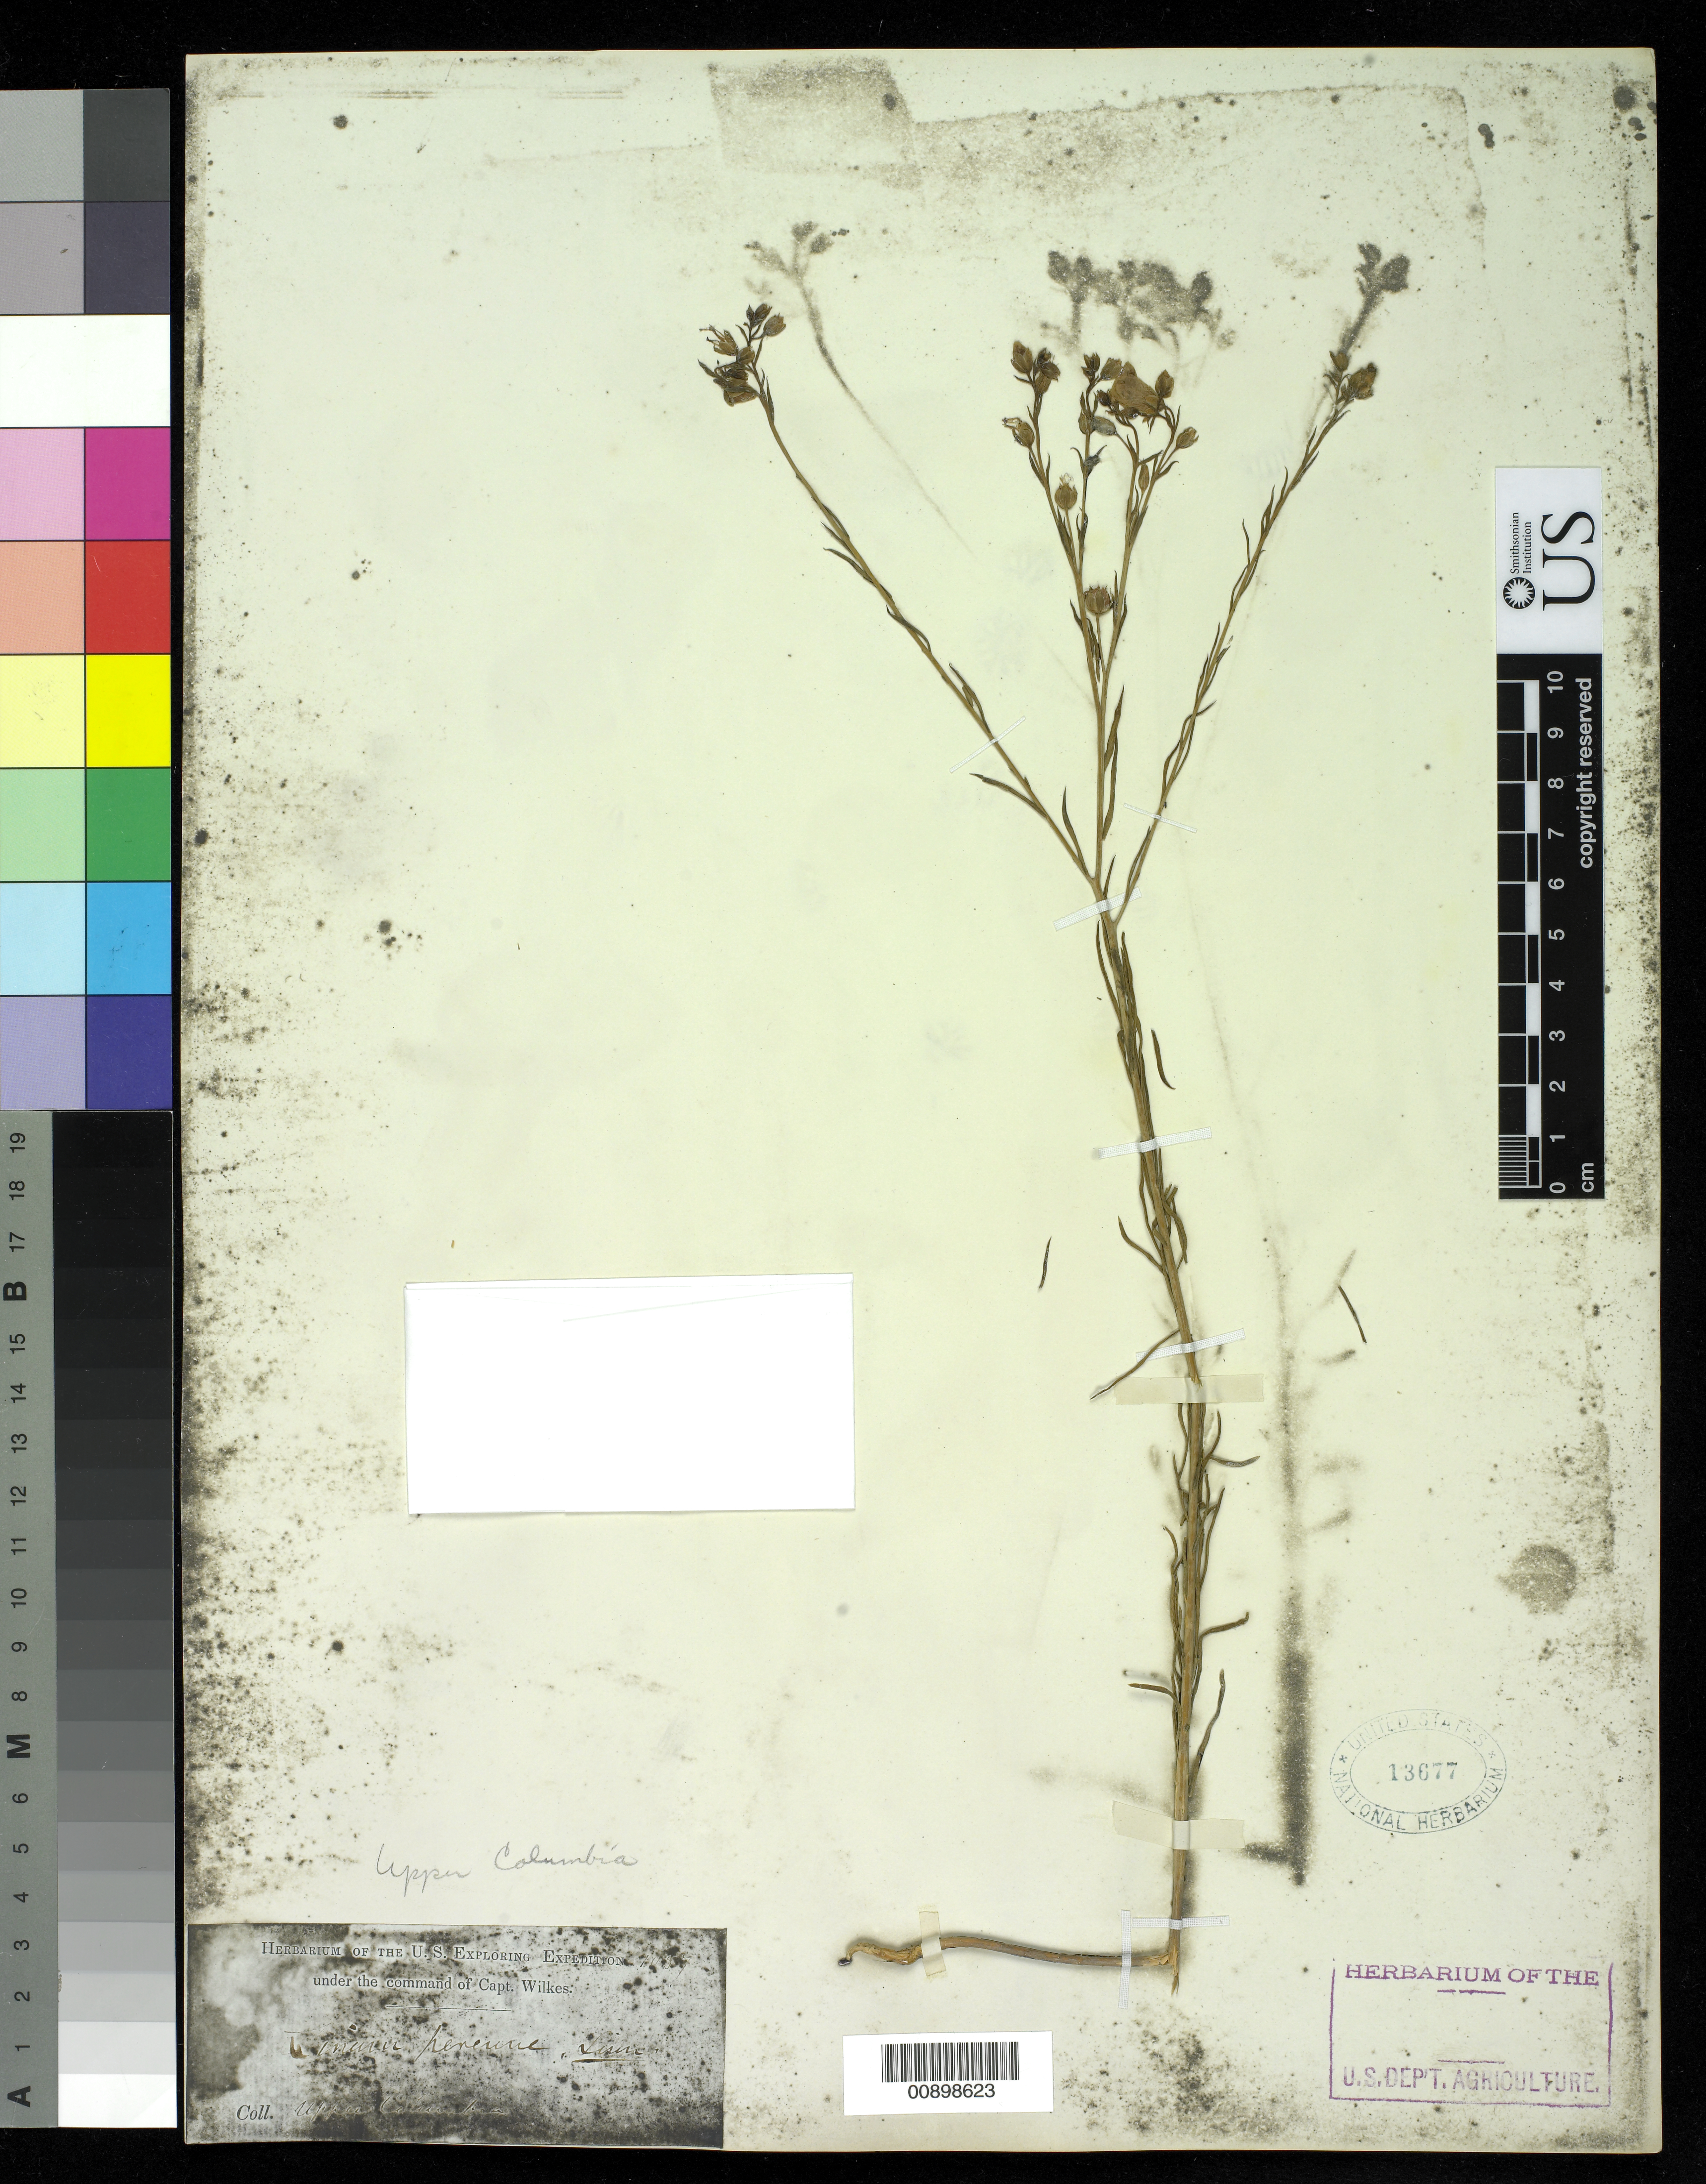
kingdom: Plantae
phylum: Tracheophyta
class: Magnoliopsida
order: Malpighiales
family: Linaceae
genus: Linum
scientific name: Linum lewisii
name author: Pursh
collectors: Wilkes Explor. Exped.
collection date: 1838/1842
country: United States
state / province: Washington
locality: Upper Columbia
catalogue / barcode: US 13677